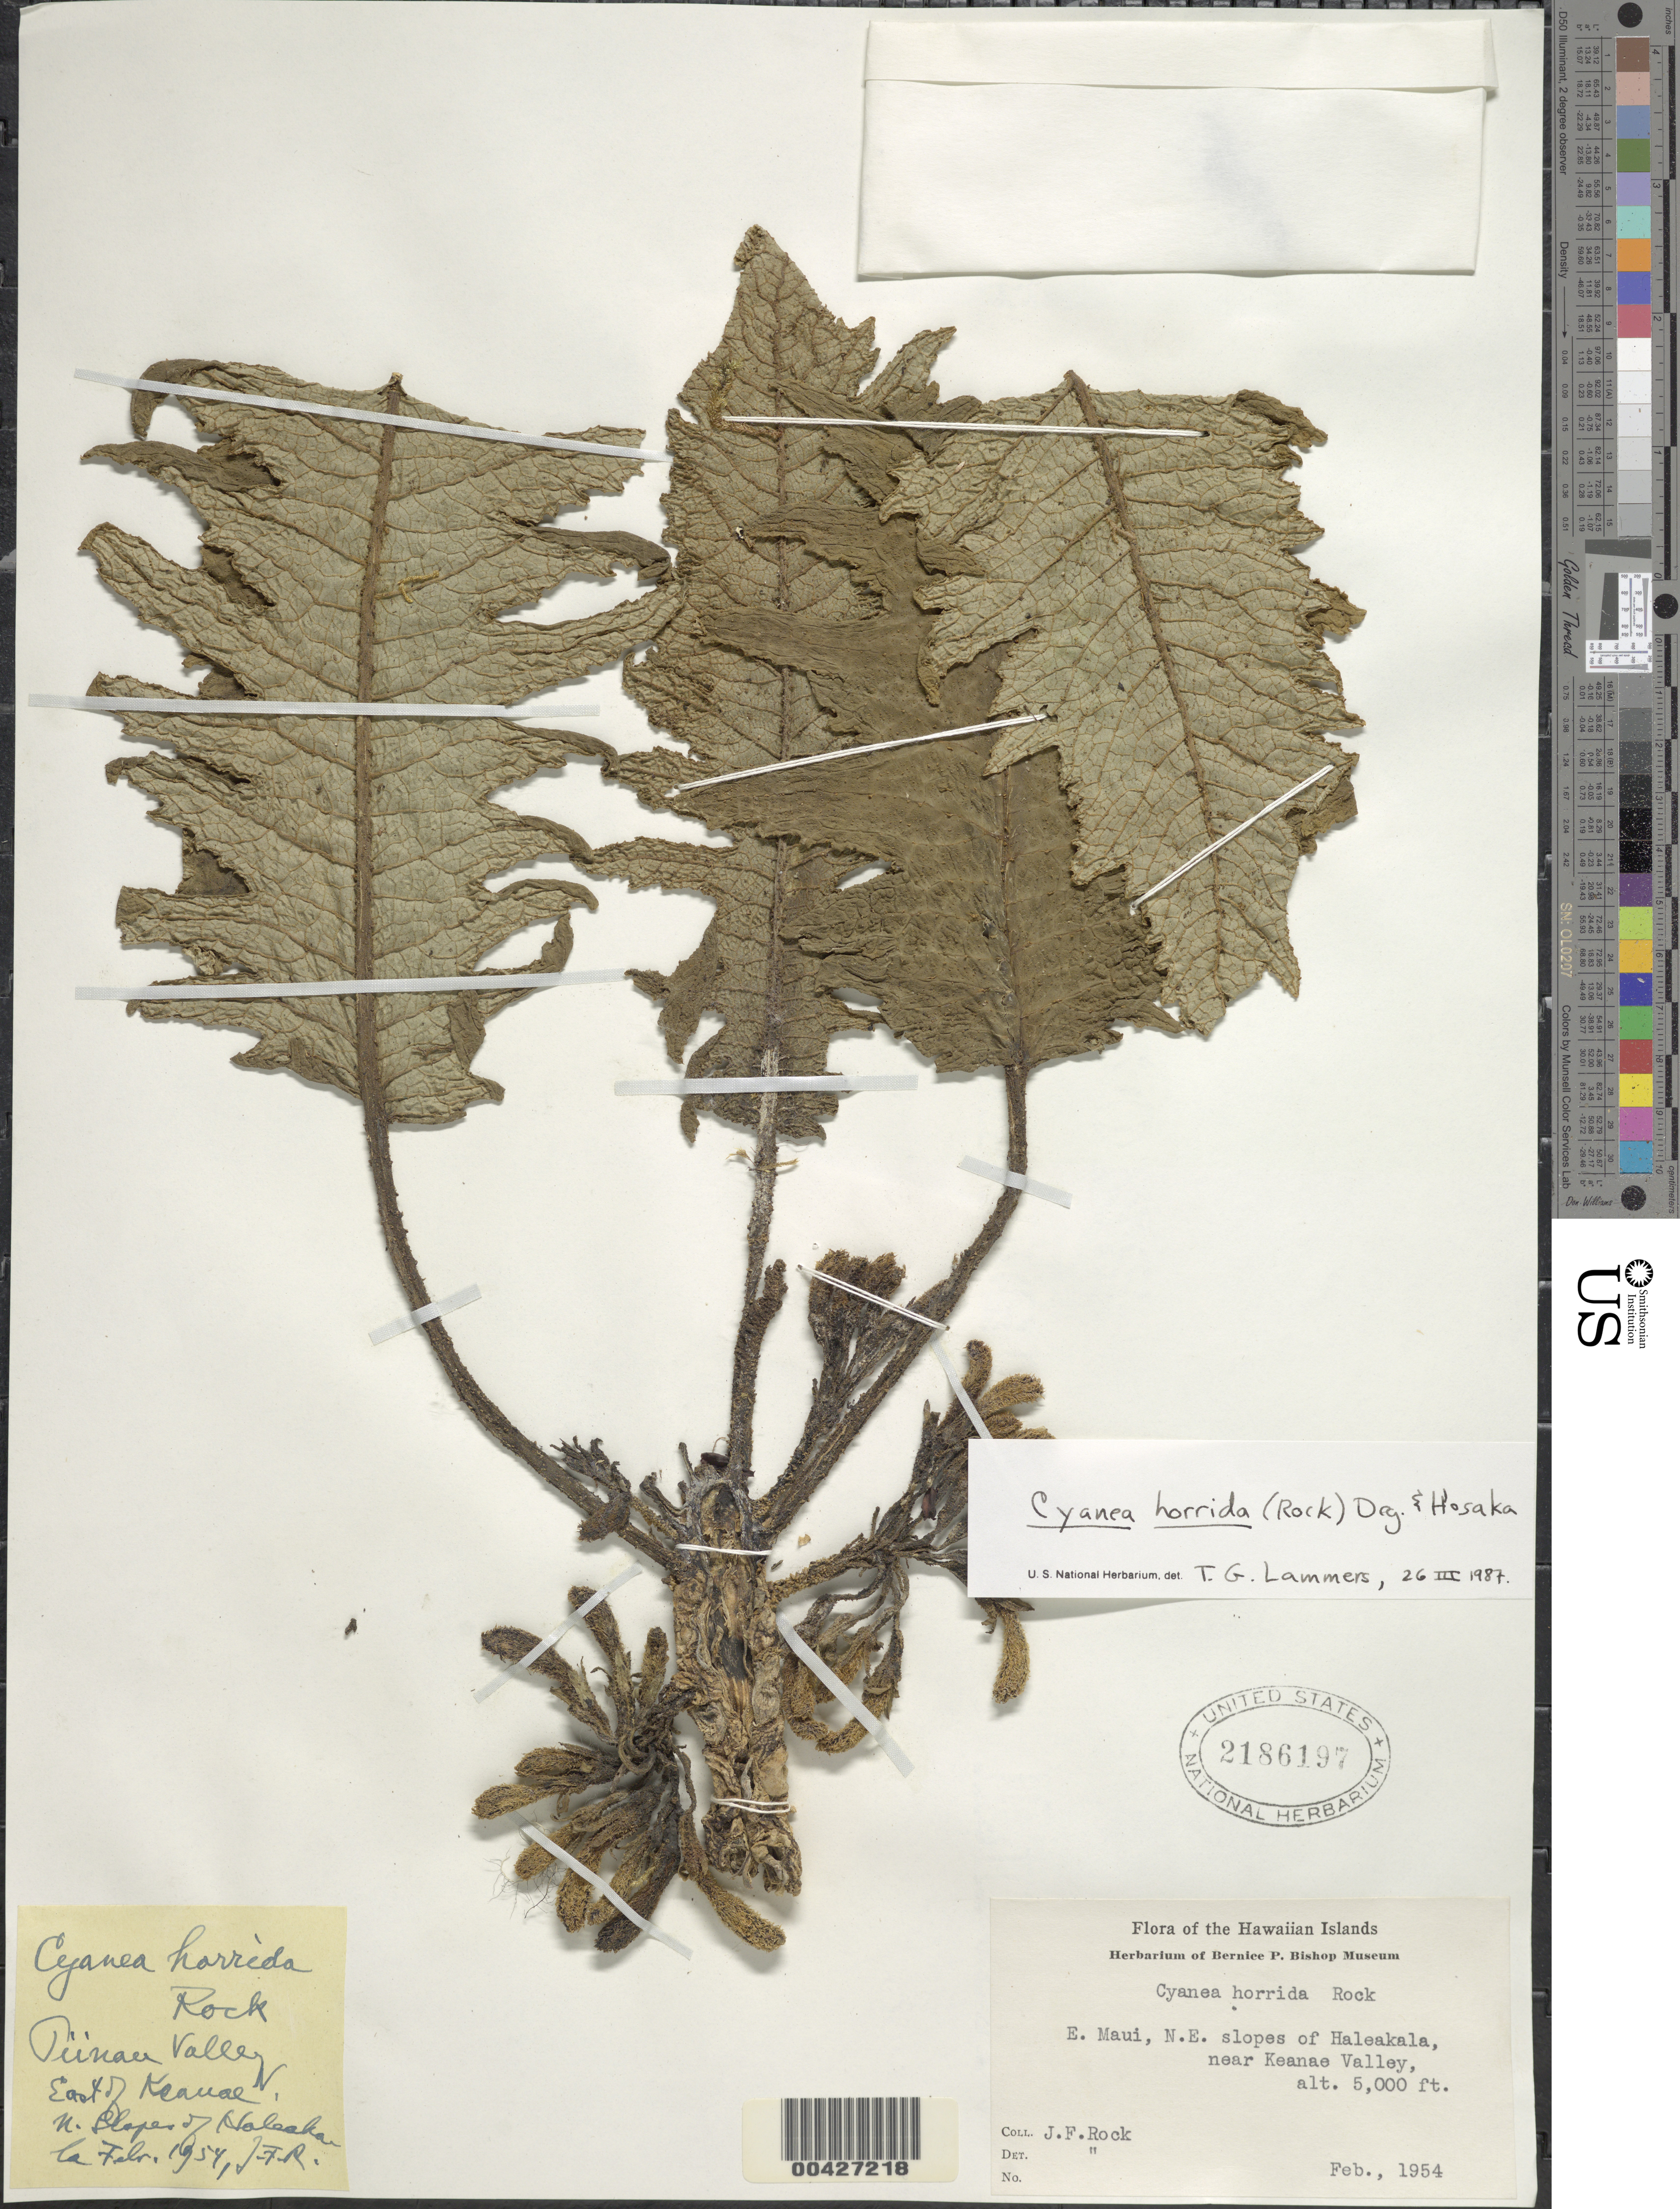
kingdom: Plantae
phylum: Tracheophyta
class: Magnoliopsida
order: Asterales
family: Campanulaceae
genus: Cyanea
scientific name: Cyanea horrida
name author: (Rock) O. Deg. & Hosaka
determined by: Lammers, T. G.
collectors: J. F. Rock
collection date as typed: Feb 1954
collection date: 1954-02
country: United States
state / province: Hawaii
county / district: Maui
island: Maui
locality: E Maui, Punau Valley, E of Keane, NE slopes of Haleakala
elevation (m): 1524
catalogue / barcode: US 2186197